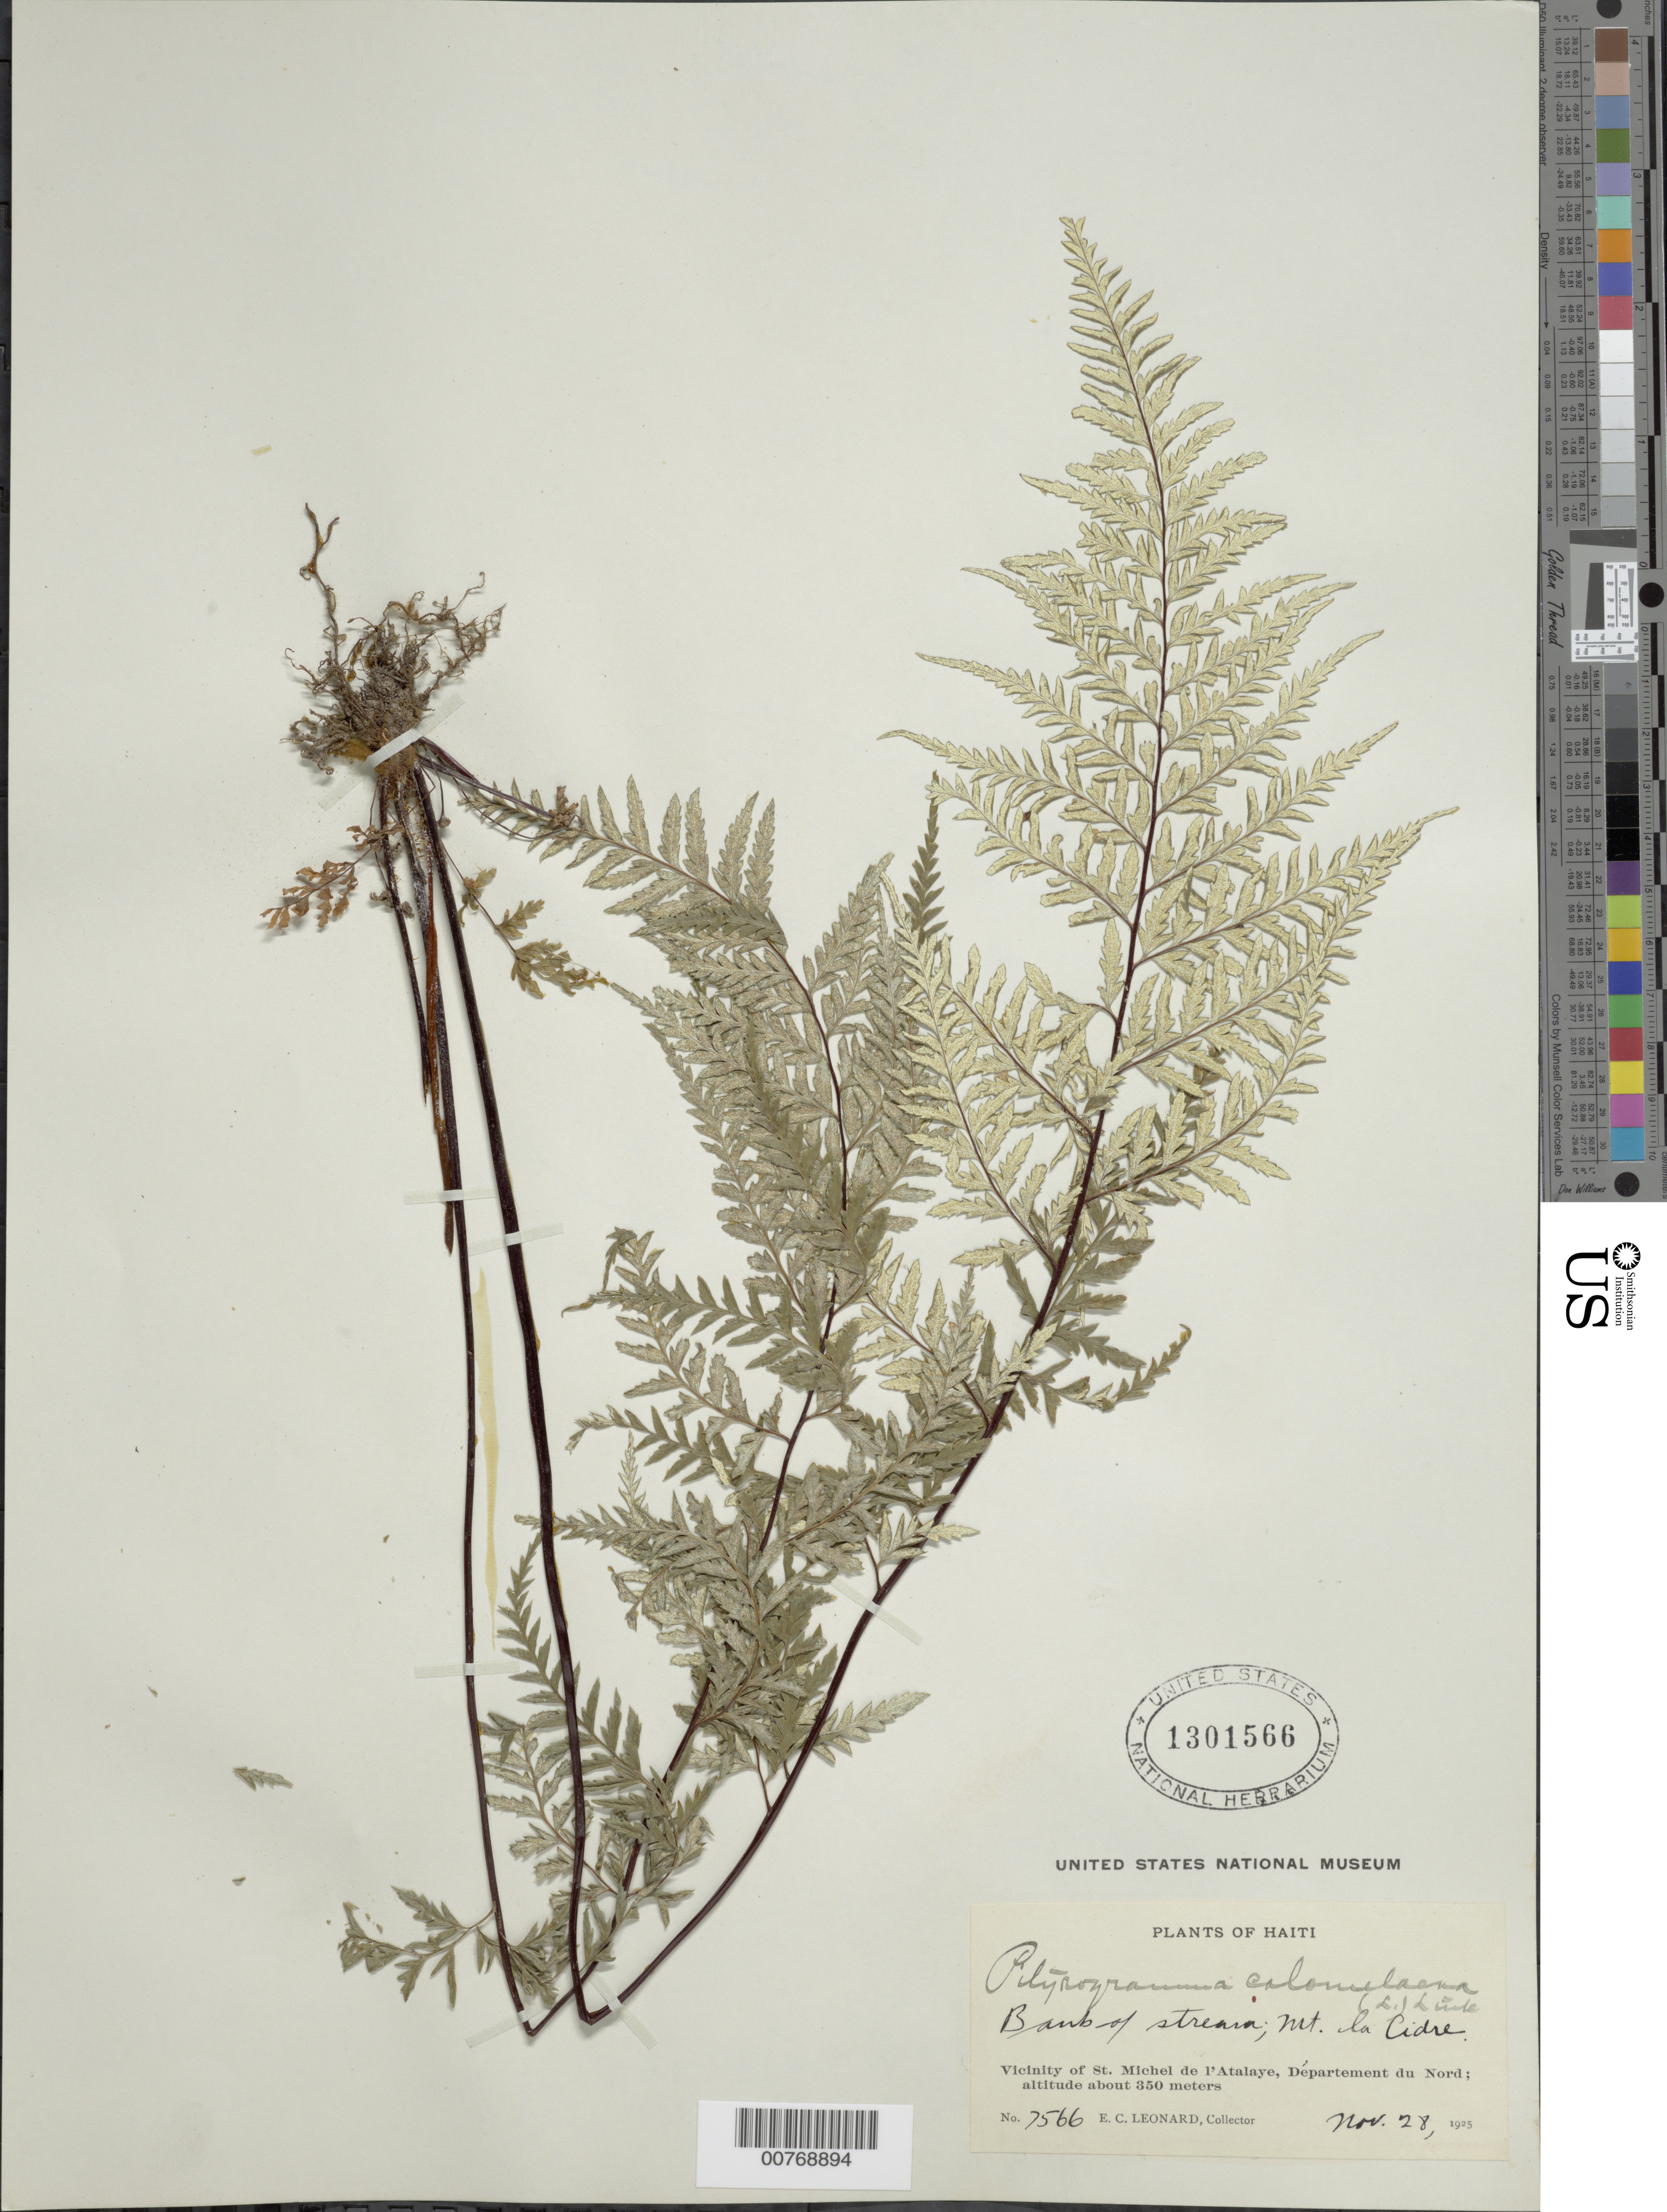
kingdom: Plantae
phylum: Tracheophyta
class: Polypodiopsida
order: Polypodiales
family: Pteridaceae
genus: Pityrogramma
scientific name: Pityrogramma calomelanos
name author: (L.) Link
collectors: E. C. Leonard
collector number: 7566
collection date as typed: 28 Nov 1925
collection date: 1925-11-28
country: Haiti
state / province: Nord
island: Hispaniola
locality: Vicinity of St. Michel de l'Atalaye, Departement du Nord. Mt. La Cidre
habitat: Banks of stream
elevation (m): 350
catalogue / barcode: US 1301566